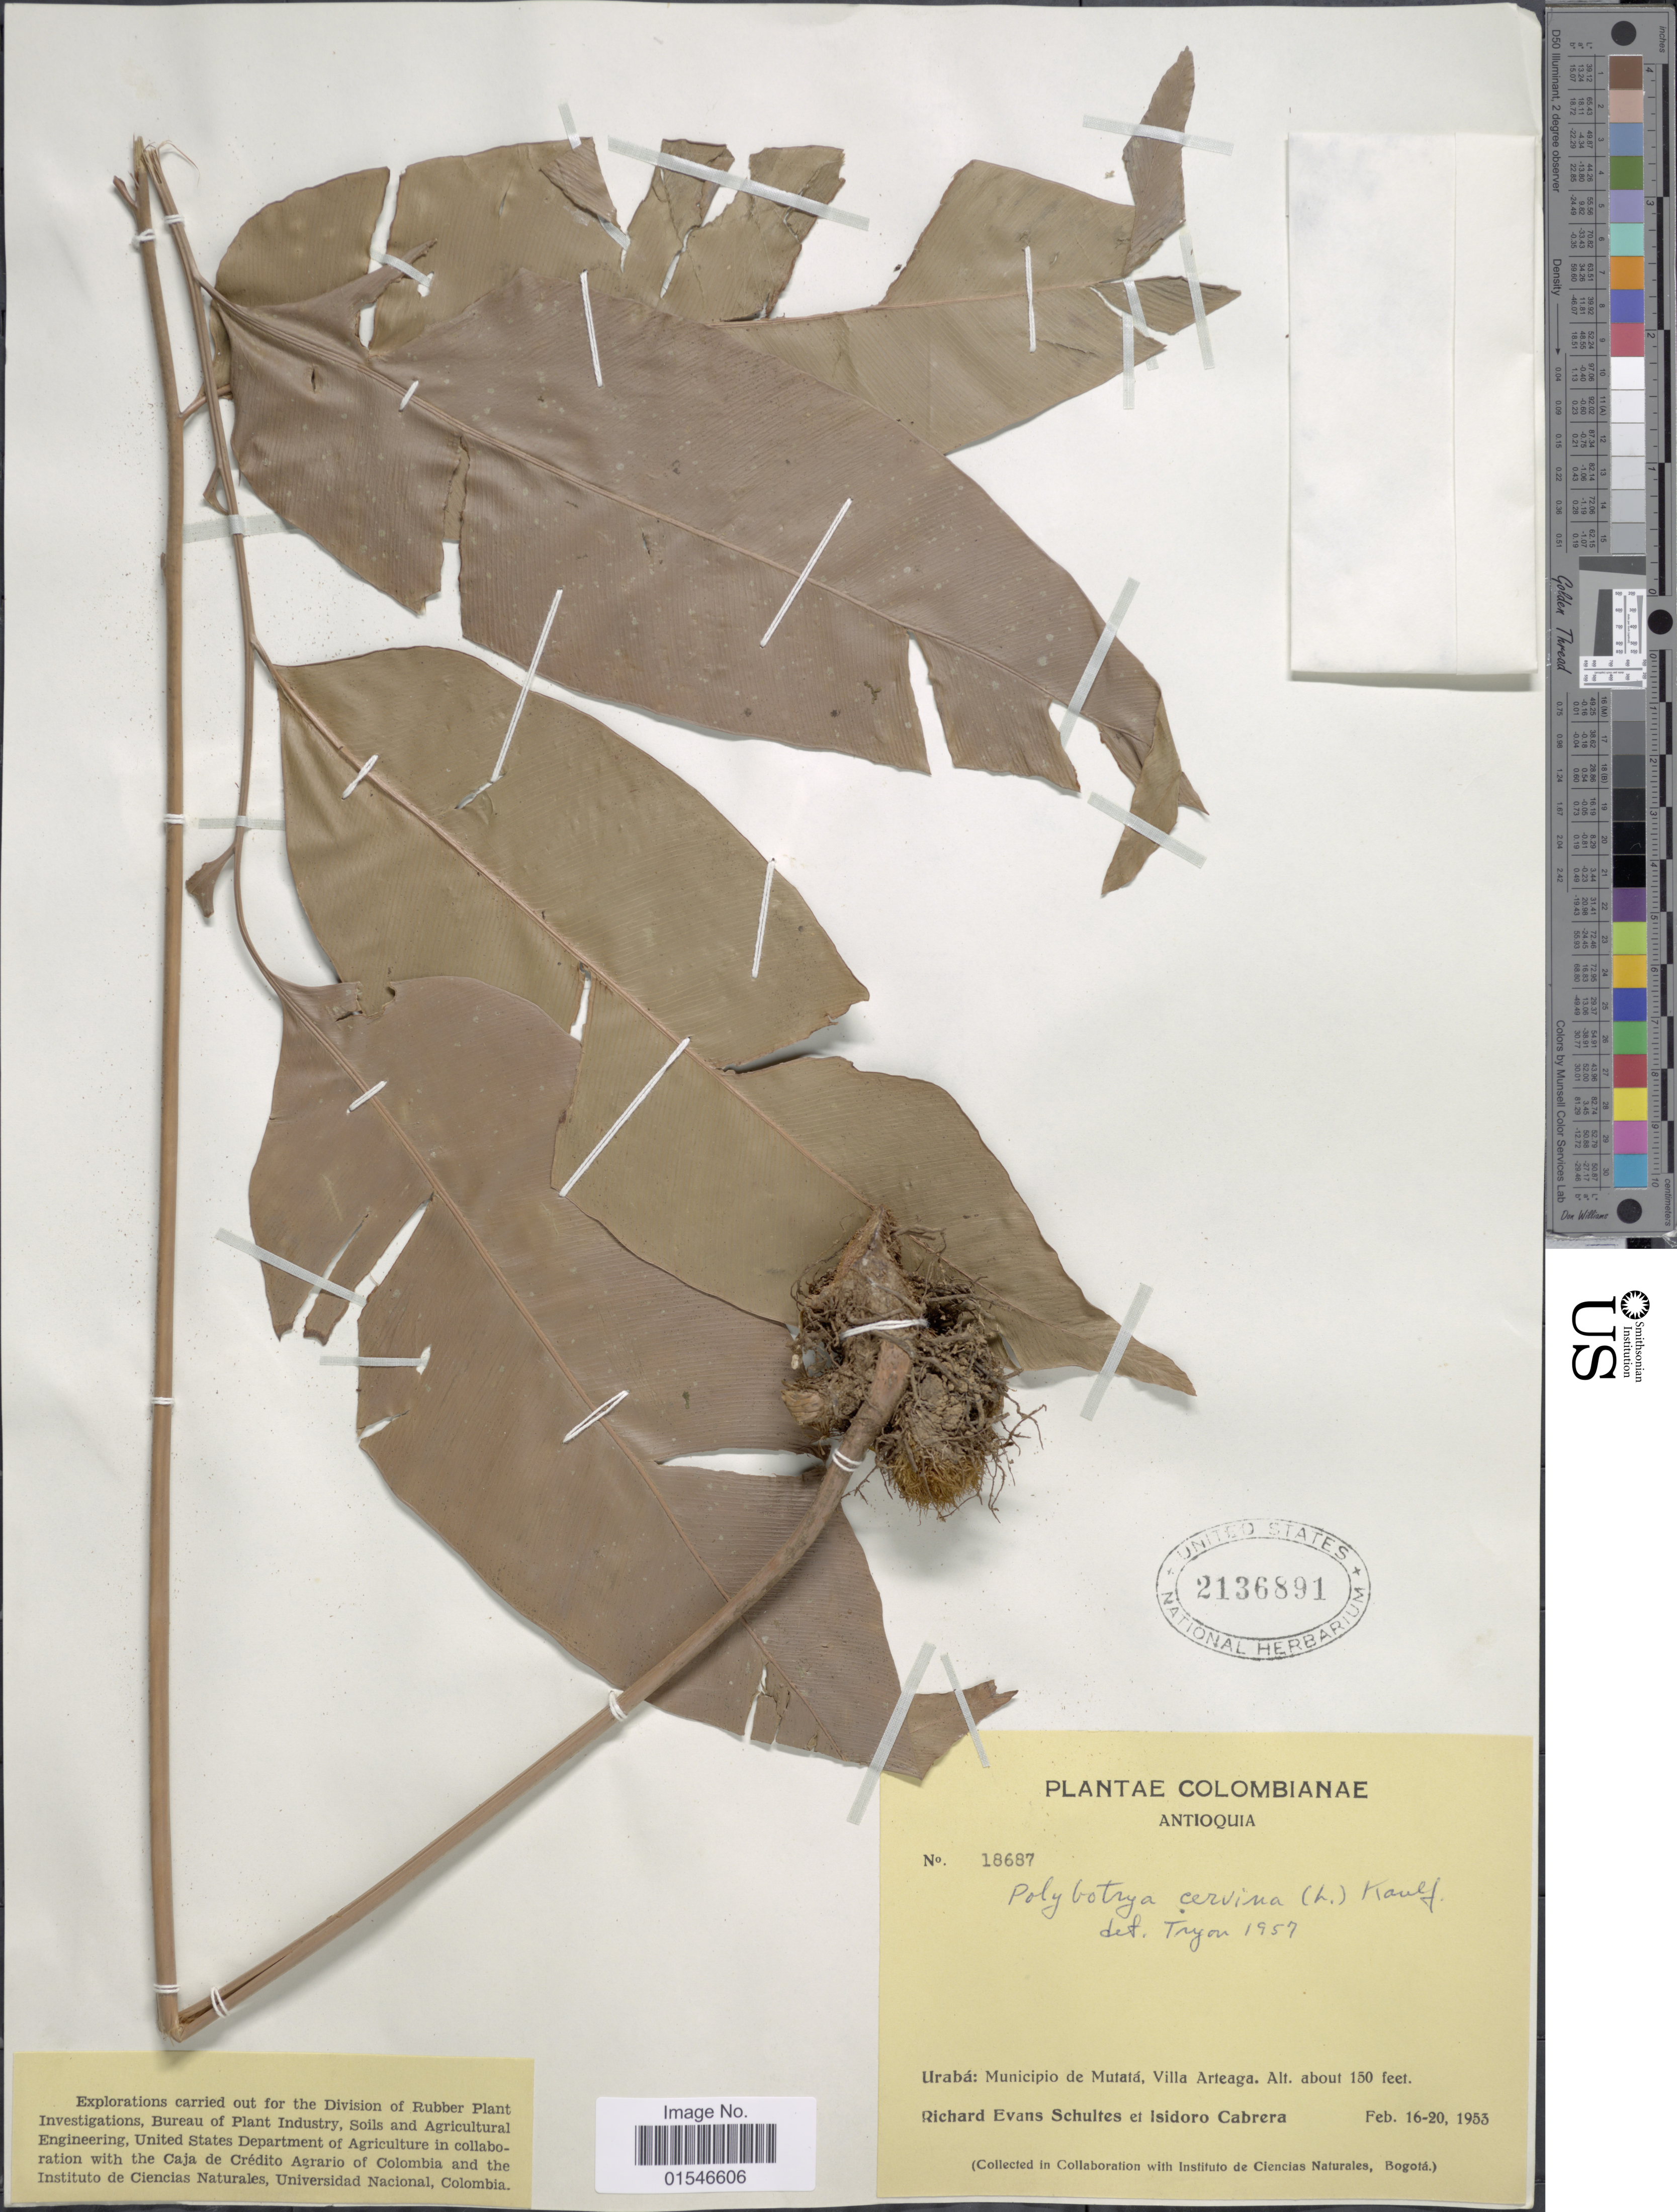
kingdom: Plantae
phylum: Tracheophyta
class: Polypodiopsida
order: Polypodiales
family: Dryopteridaceae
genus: Olfersia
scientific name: Olfersia cervina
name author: (L.) Kunze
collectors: R. E. Schultes & I. Cabrera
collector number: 18687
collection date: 1953-02-16/1953-02-20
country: Colombia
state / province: Antioquia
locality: Urabá: Municipio de Mutatá, Villa Arteaga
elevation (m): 46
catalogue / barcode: US 2136891